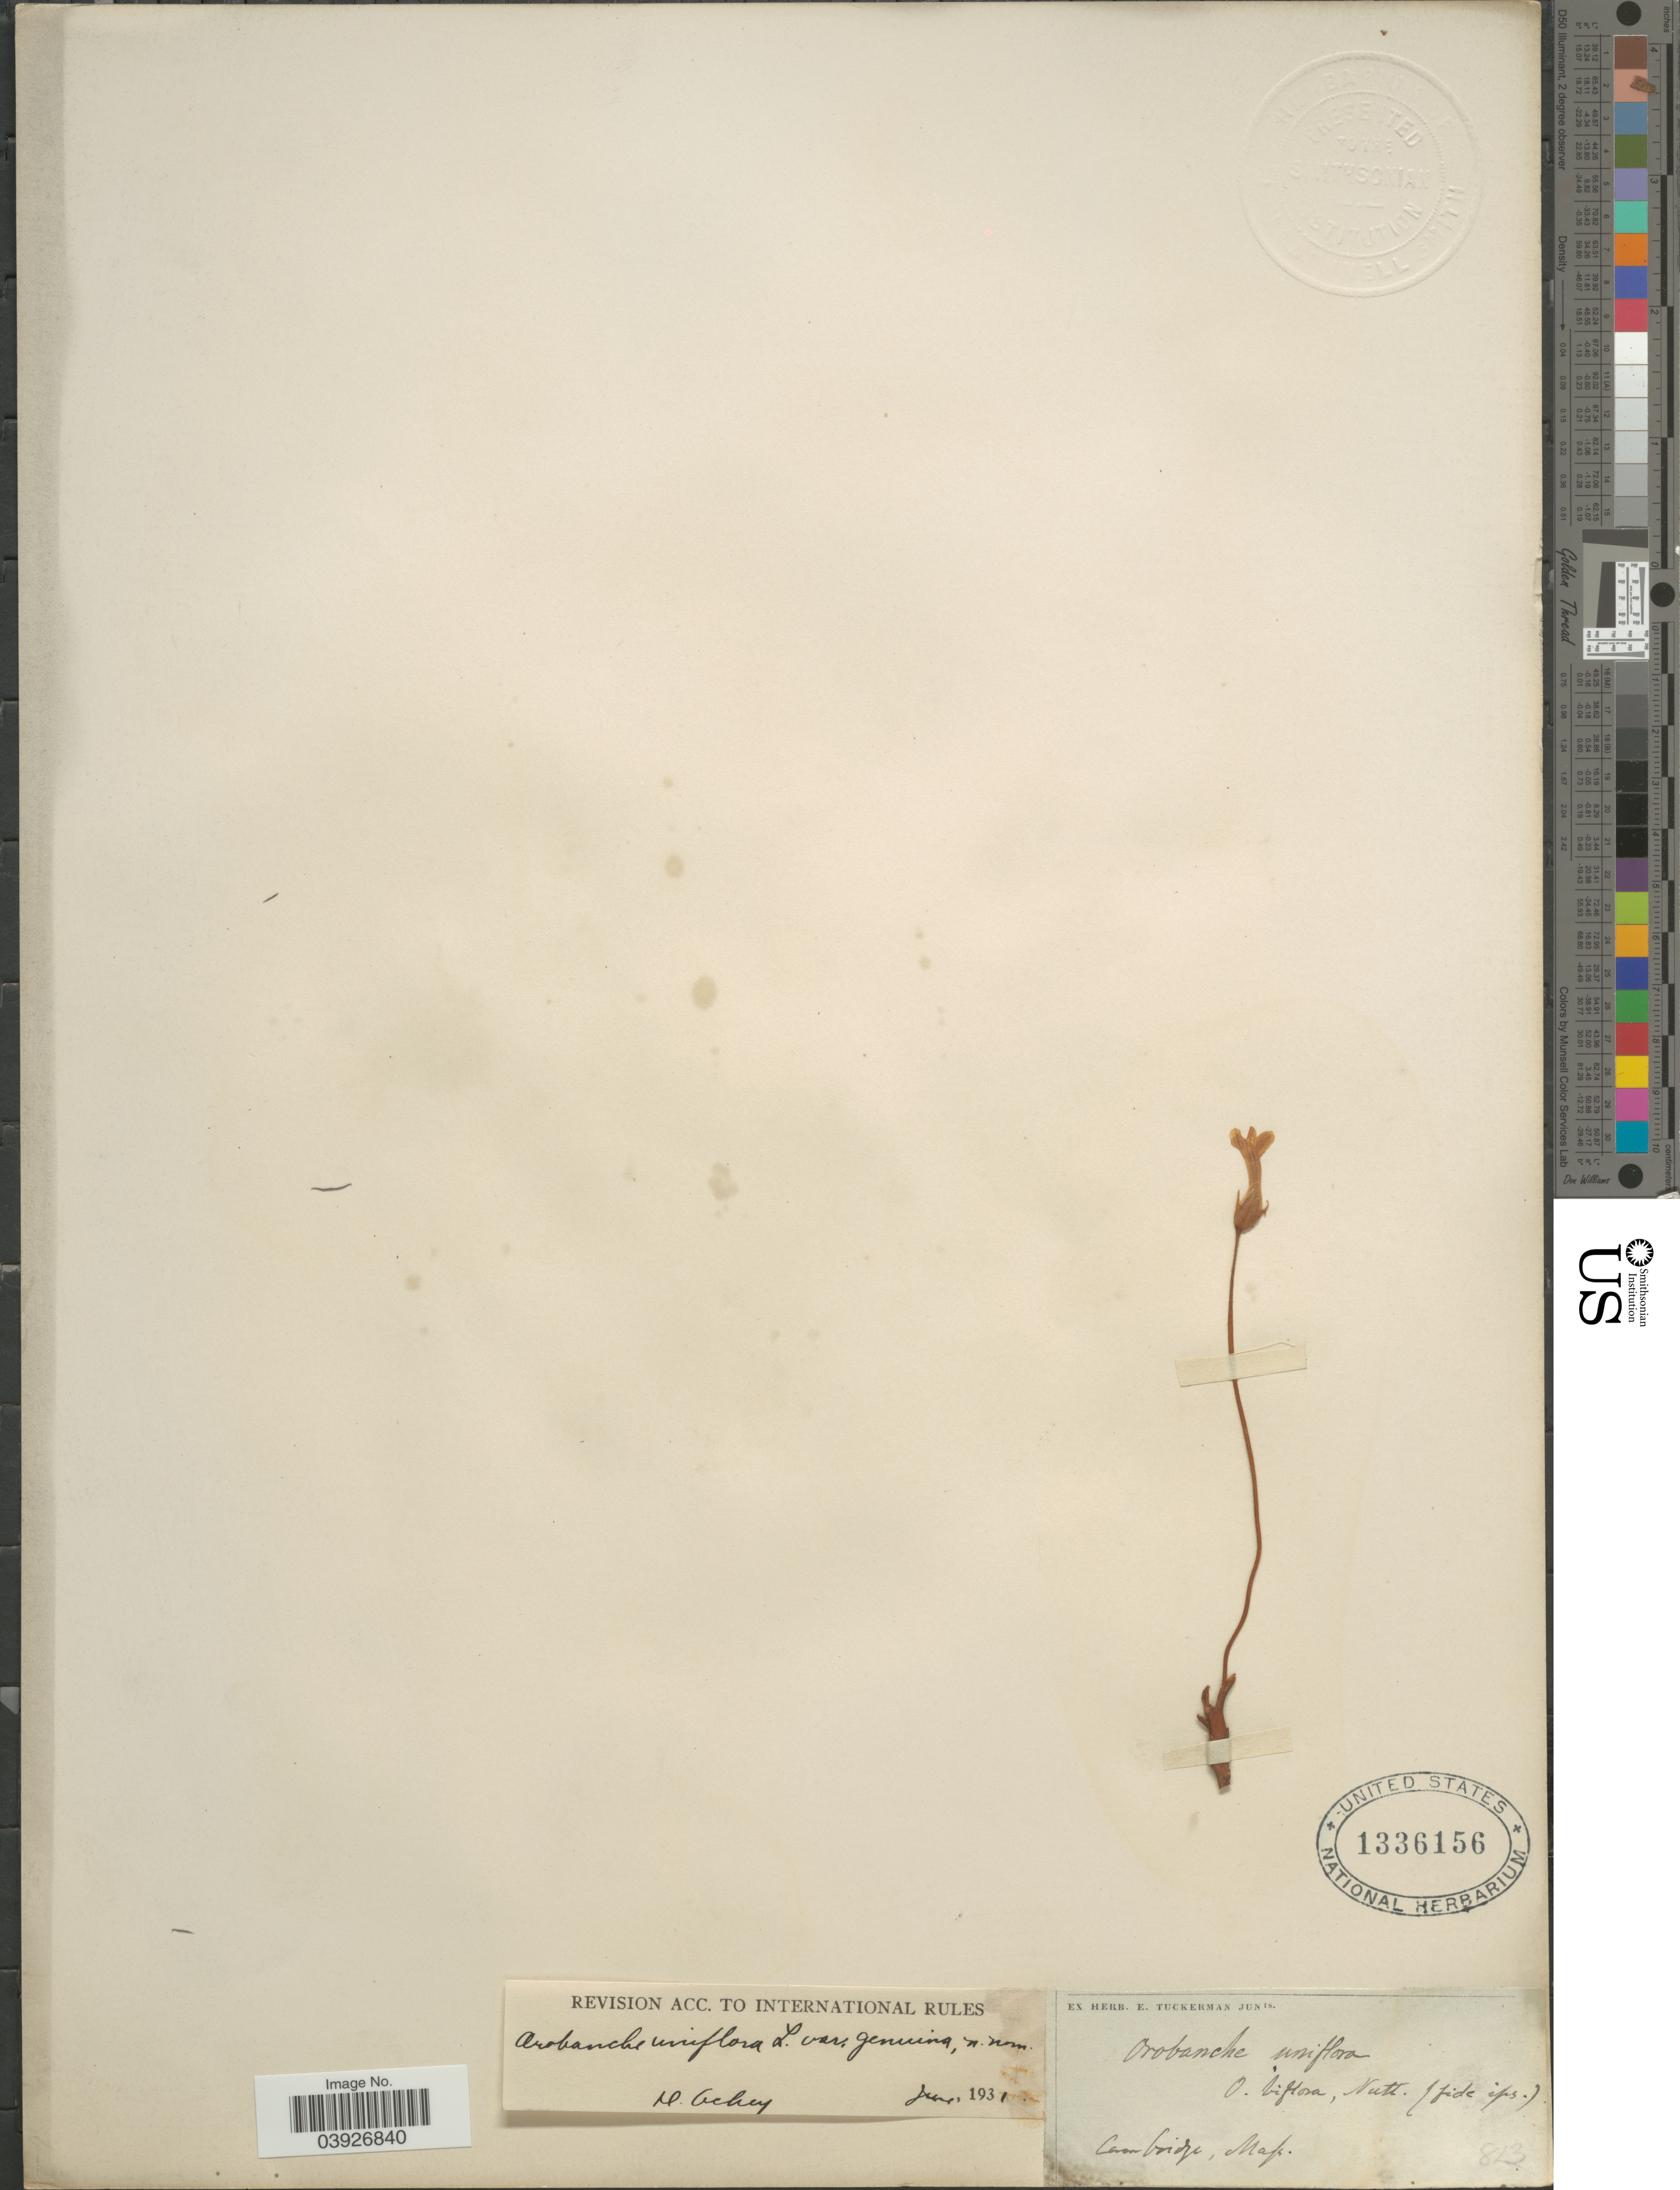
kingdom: Plantae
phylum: Tracheophyta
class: Magnoliopsida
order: Lamiales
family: Orobanchaceae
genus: Aphyllon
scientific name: Aphyllon uniflorum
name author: A. Gray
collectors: ex herb. E. Tuckerman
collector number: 813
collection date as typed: Transcribed d/m/y: /6/15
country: United States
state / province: Massachusetts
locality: Cambridge, Mass.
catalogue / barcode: US 1336156